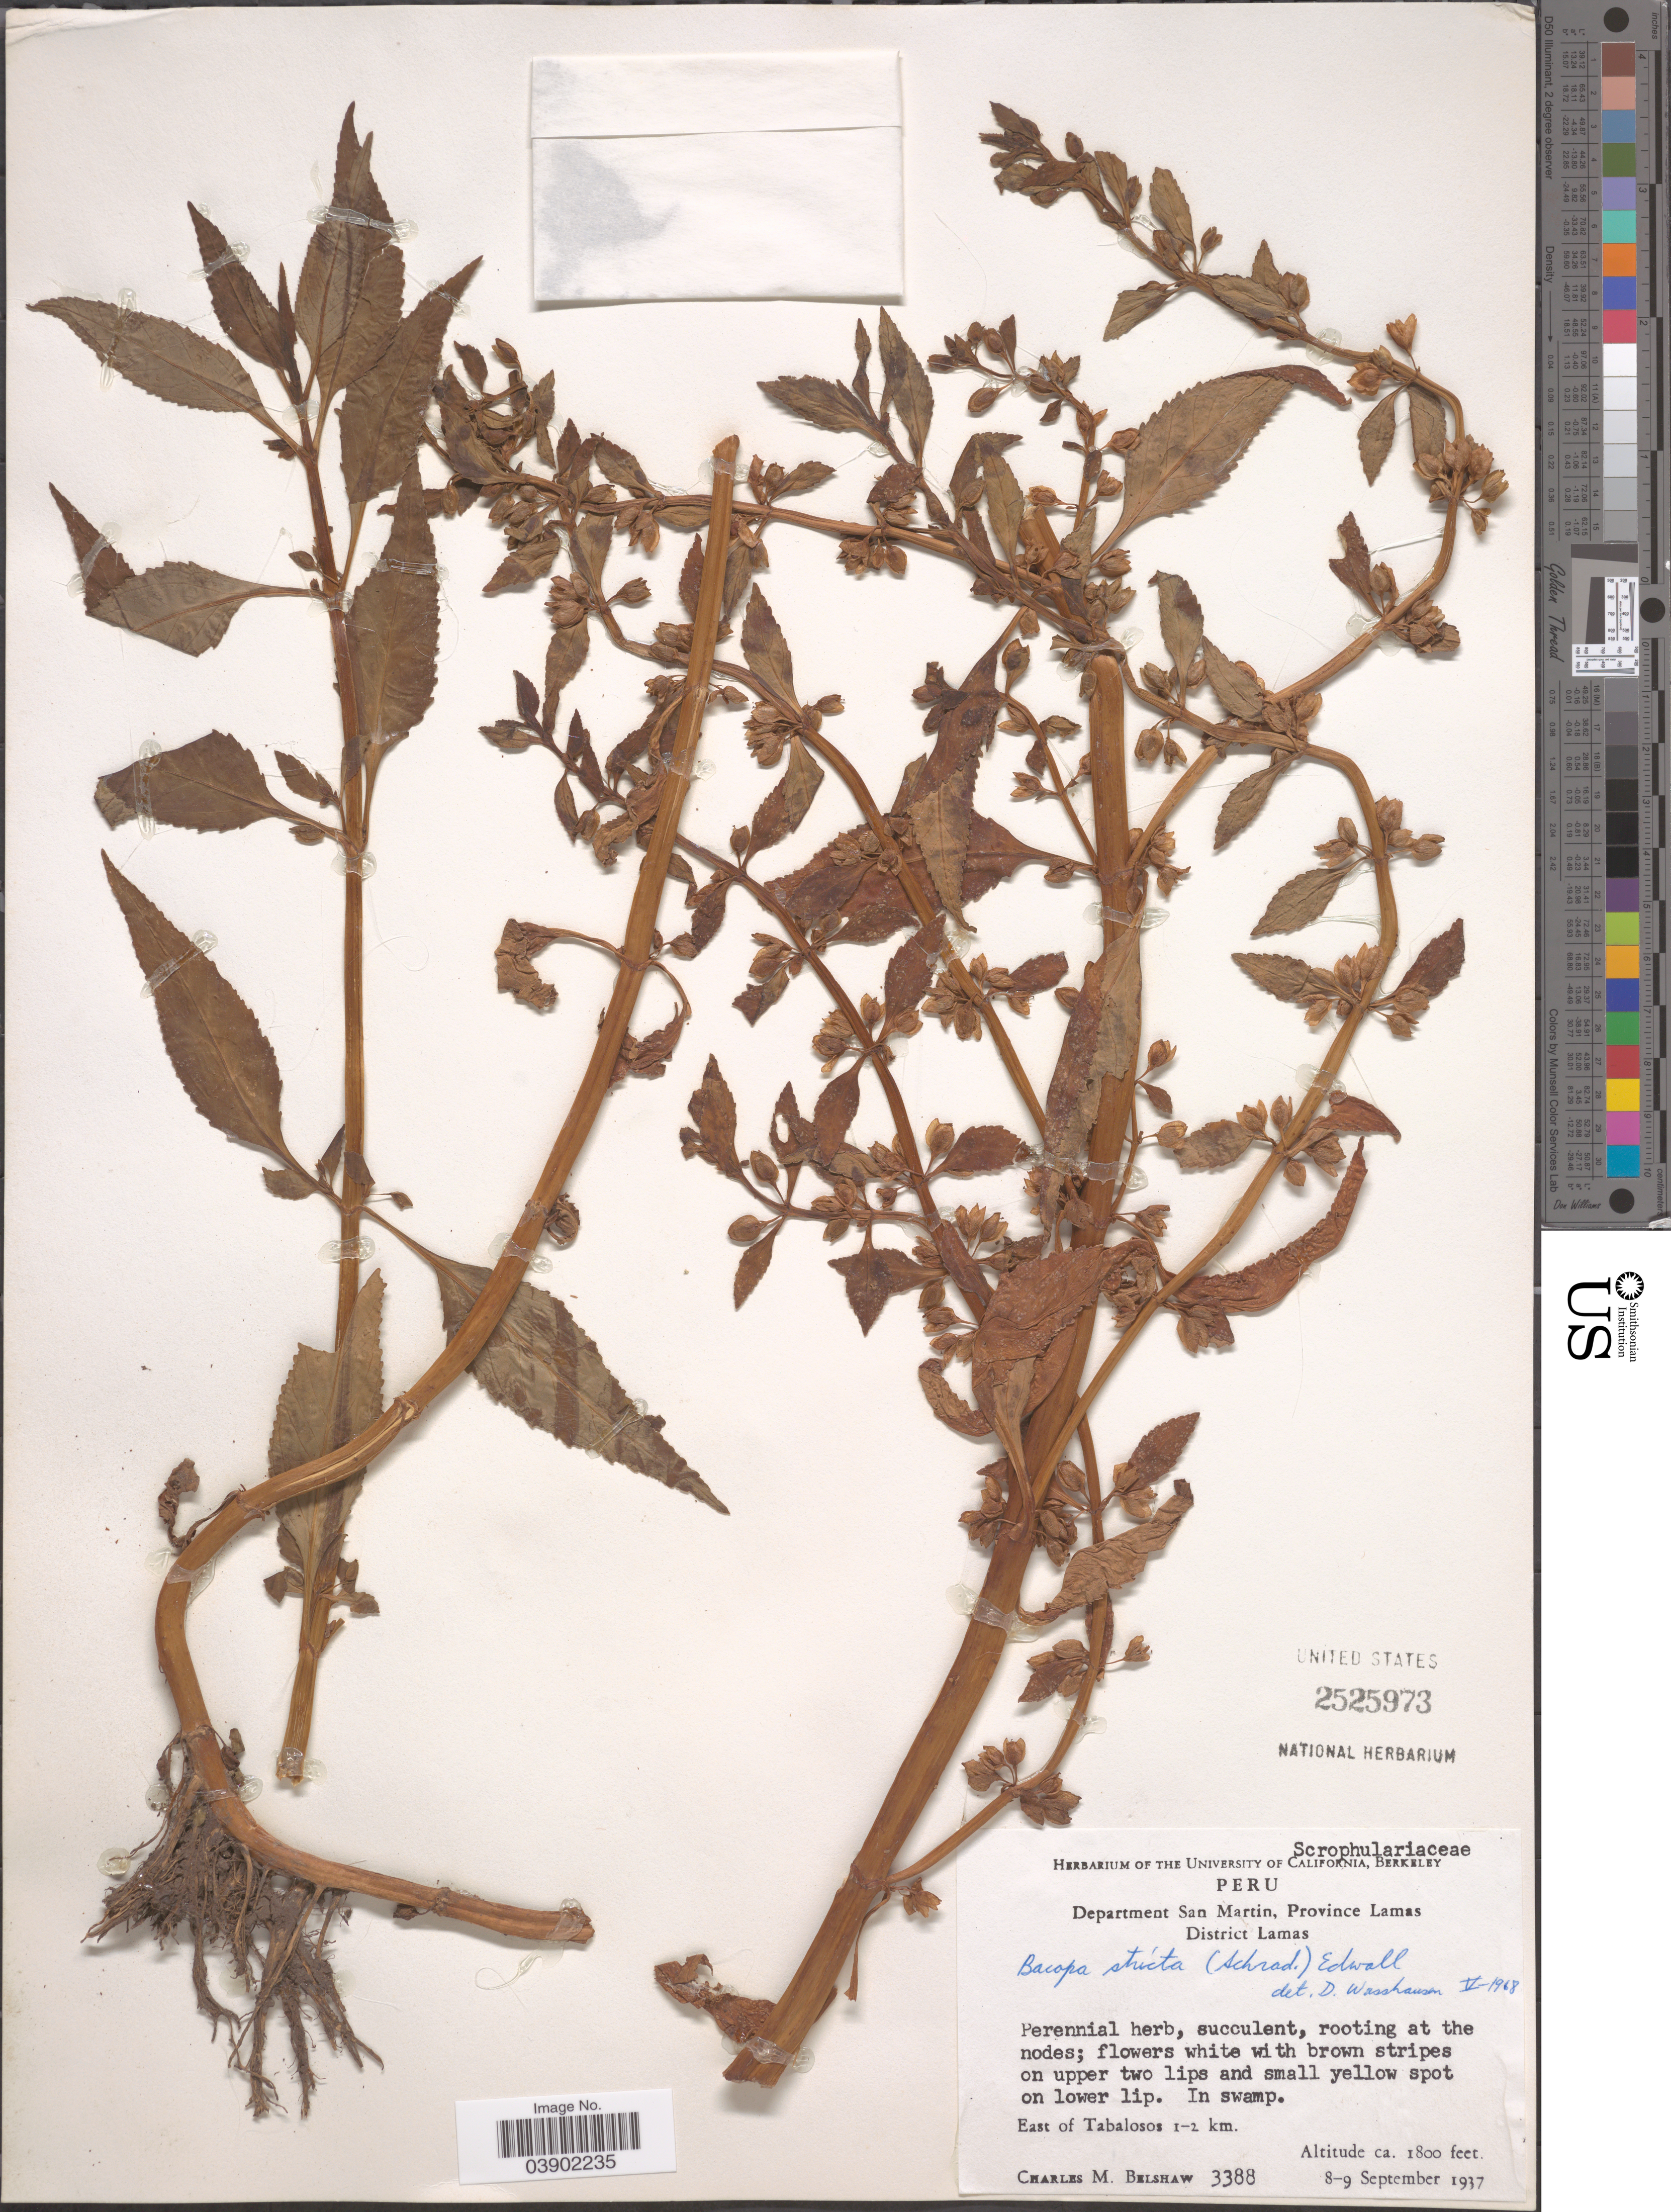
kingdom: Plantae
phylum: Tracheophyta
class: Magnoliopsida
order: Lamiales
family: Plantaginaceae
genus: Bacopa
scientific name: Bacopa stricta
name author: (Schrad.) Wettst. ex Edwall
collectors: C. Shaw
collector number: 3388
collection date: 1937-09-08/1937-09-09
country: Peru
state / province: San Martín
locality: Department San Martin, Province Lamas. District Lamas. East of Tabalosos 1-2 km.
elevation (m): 549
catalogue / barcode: US 2525973